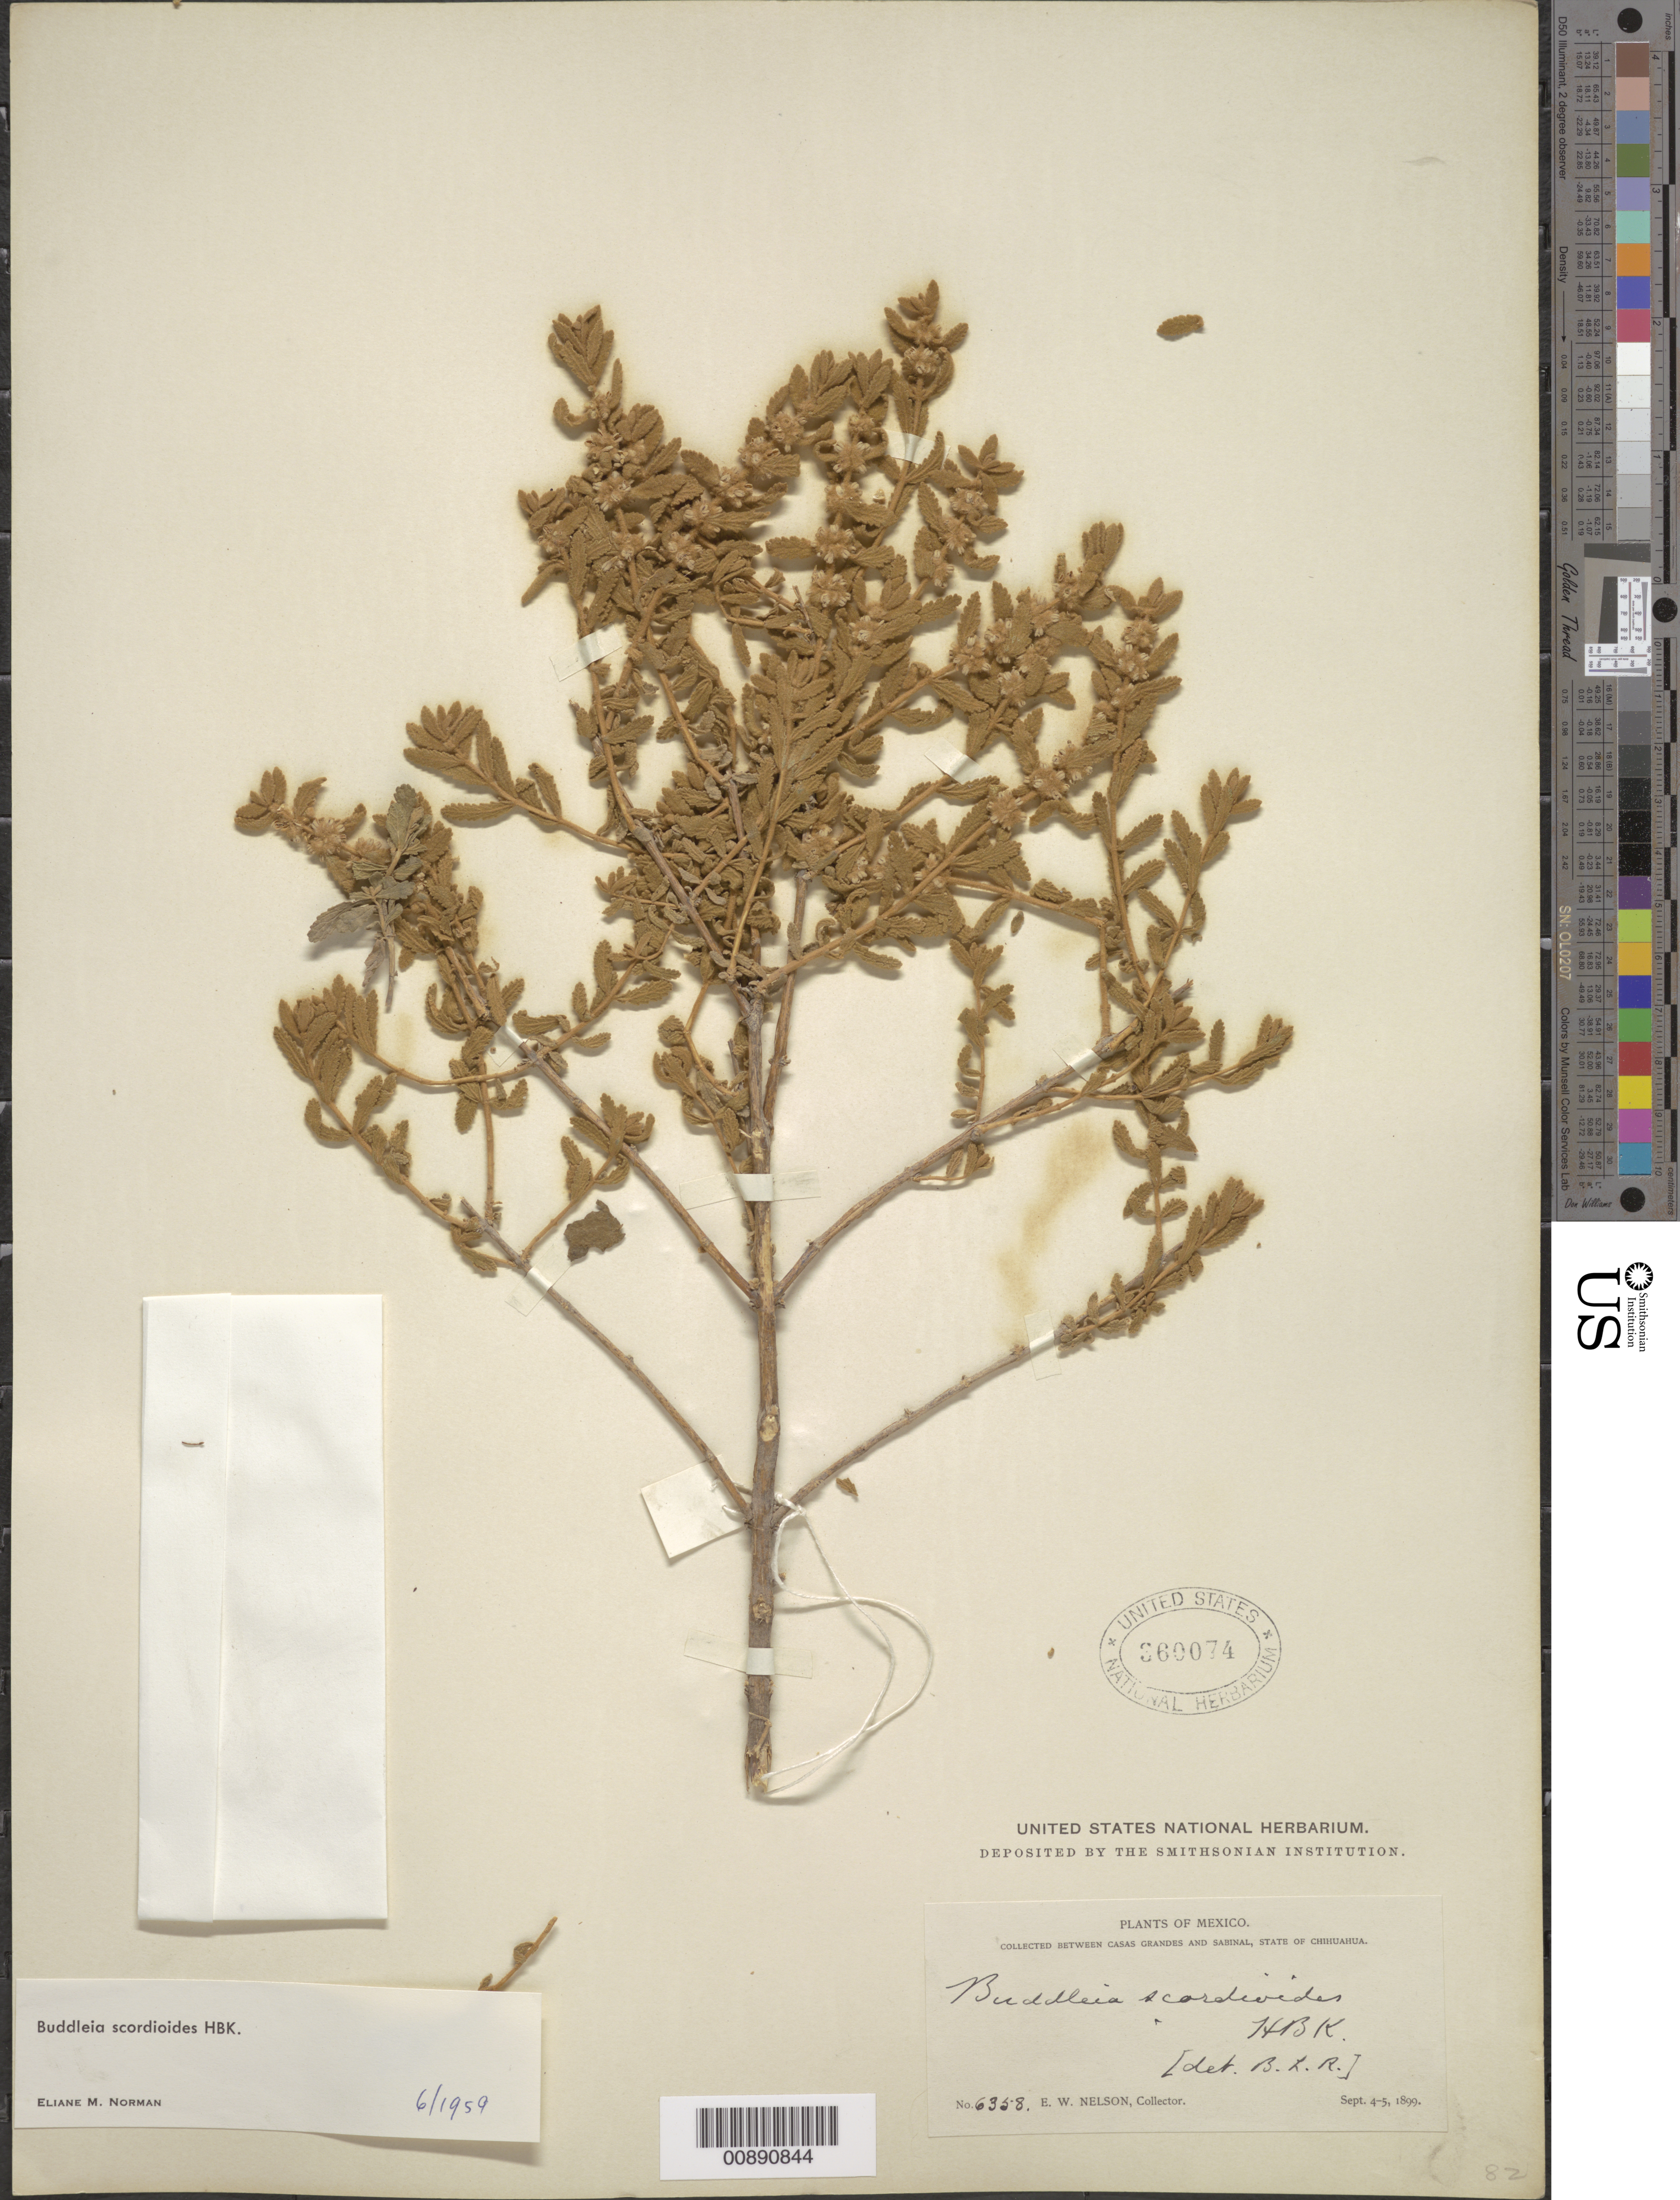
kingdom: Plantae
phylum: Tracheophyta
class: Magnoliopsida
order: Lamiales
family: Scrophulariaceae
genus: Buddleja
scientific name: Buddleja scordioides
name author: Kunth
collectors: E. W. Nelson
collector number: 6358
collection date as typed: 04 Sep 1899 to 05 Sep 1899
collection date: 1899-09-04/1899-09-05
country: Mexico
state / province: Chihuahua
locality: Between Casas Grandes and Sabinal, Chihuahua.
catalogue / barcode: US 360074